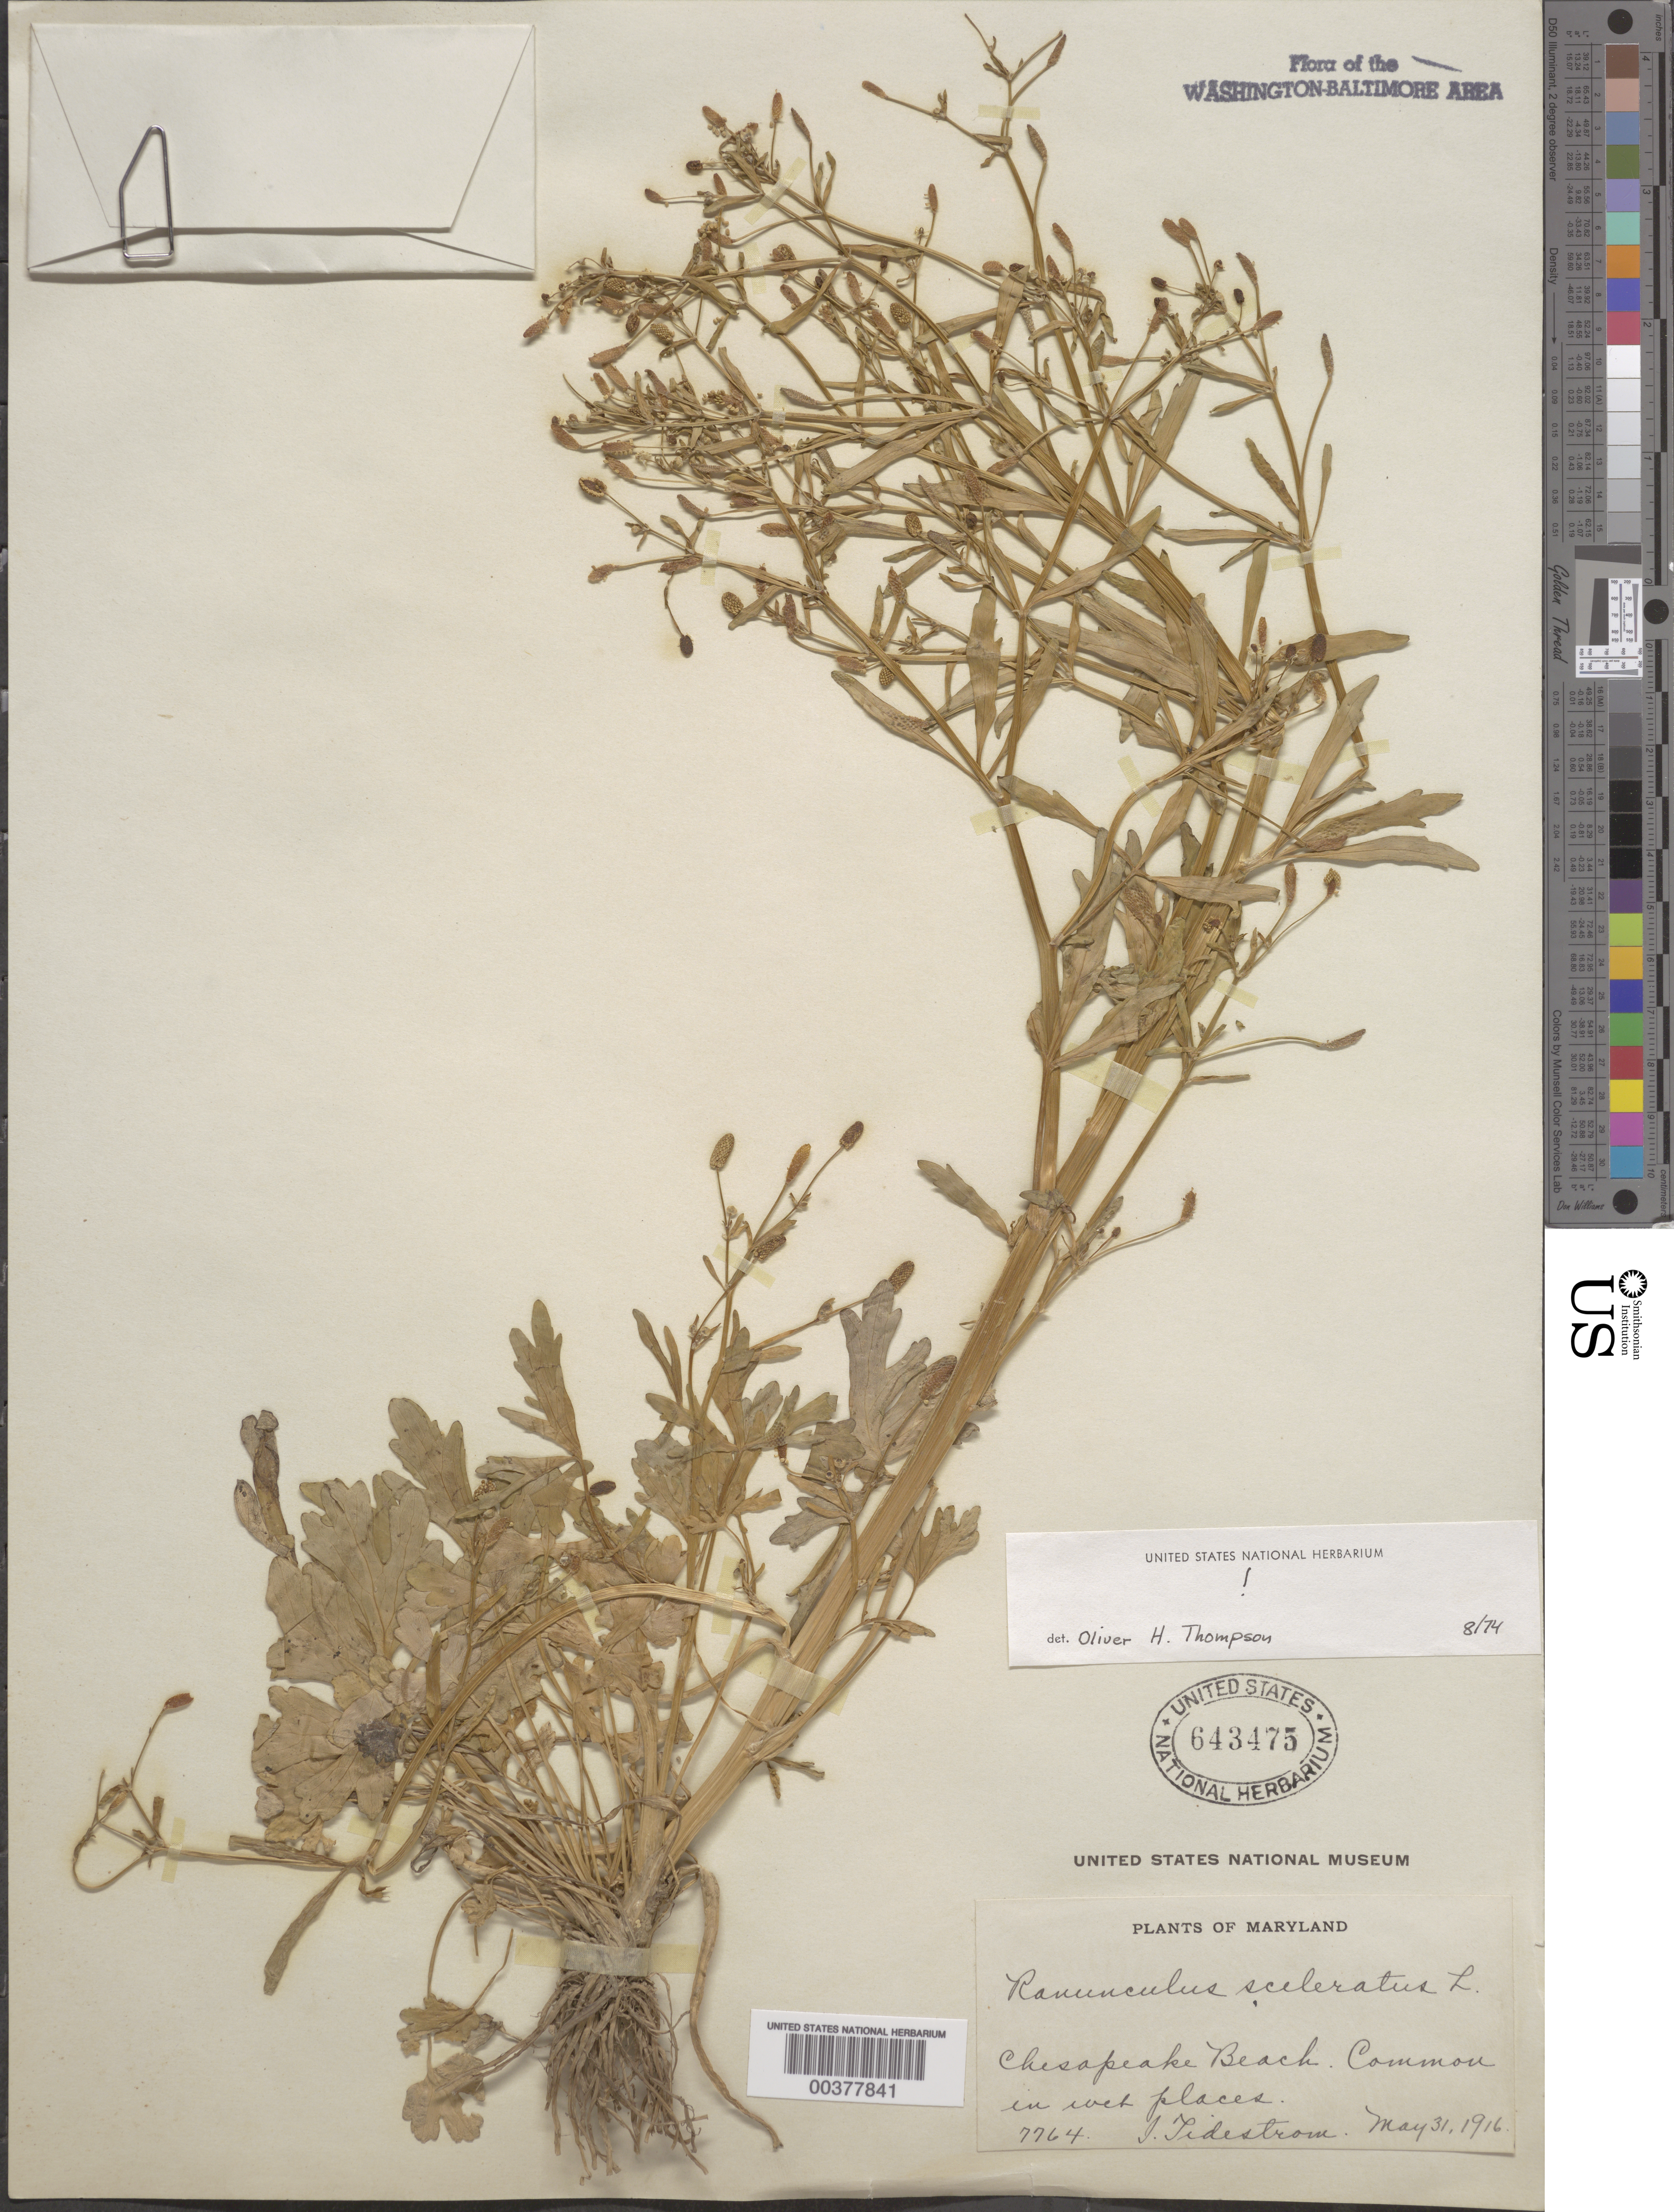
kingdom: Plantae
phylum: Tracheophyta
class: Magnoliopsida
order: Ranunculales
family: Ranunculaceae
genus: Ranunculus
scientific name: Ranunculus sceleratus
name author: L.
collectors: I. F. Tidestrom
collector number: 7764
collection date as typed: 31 May 1916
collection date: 1916-05-31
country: United States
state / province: Maryland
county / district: Calvert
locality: Chesapeake Beach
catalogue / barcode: US 643475